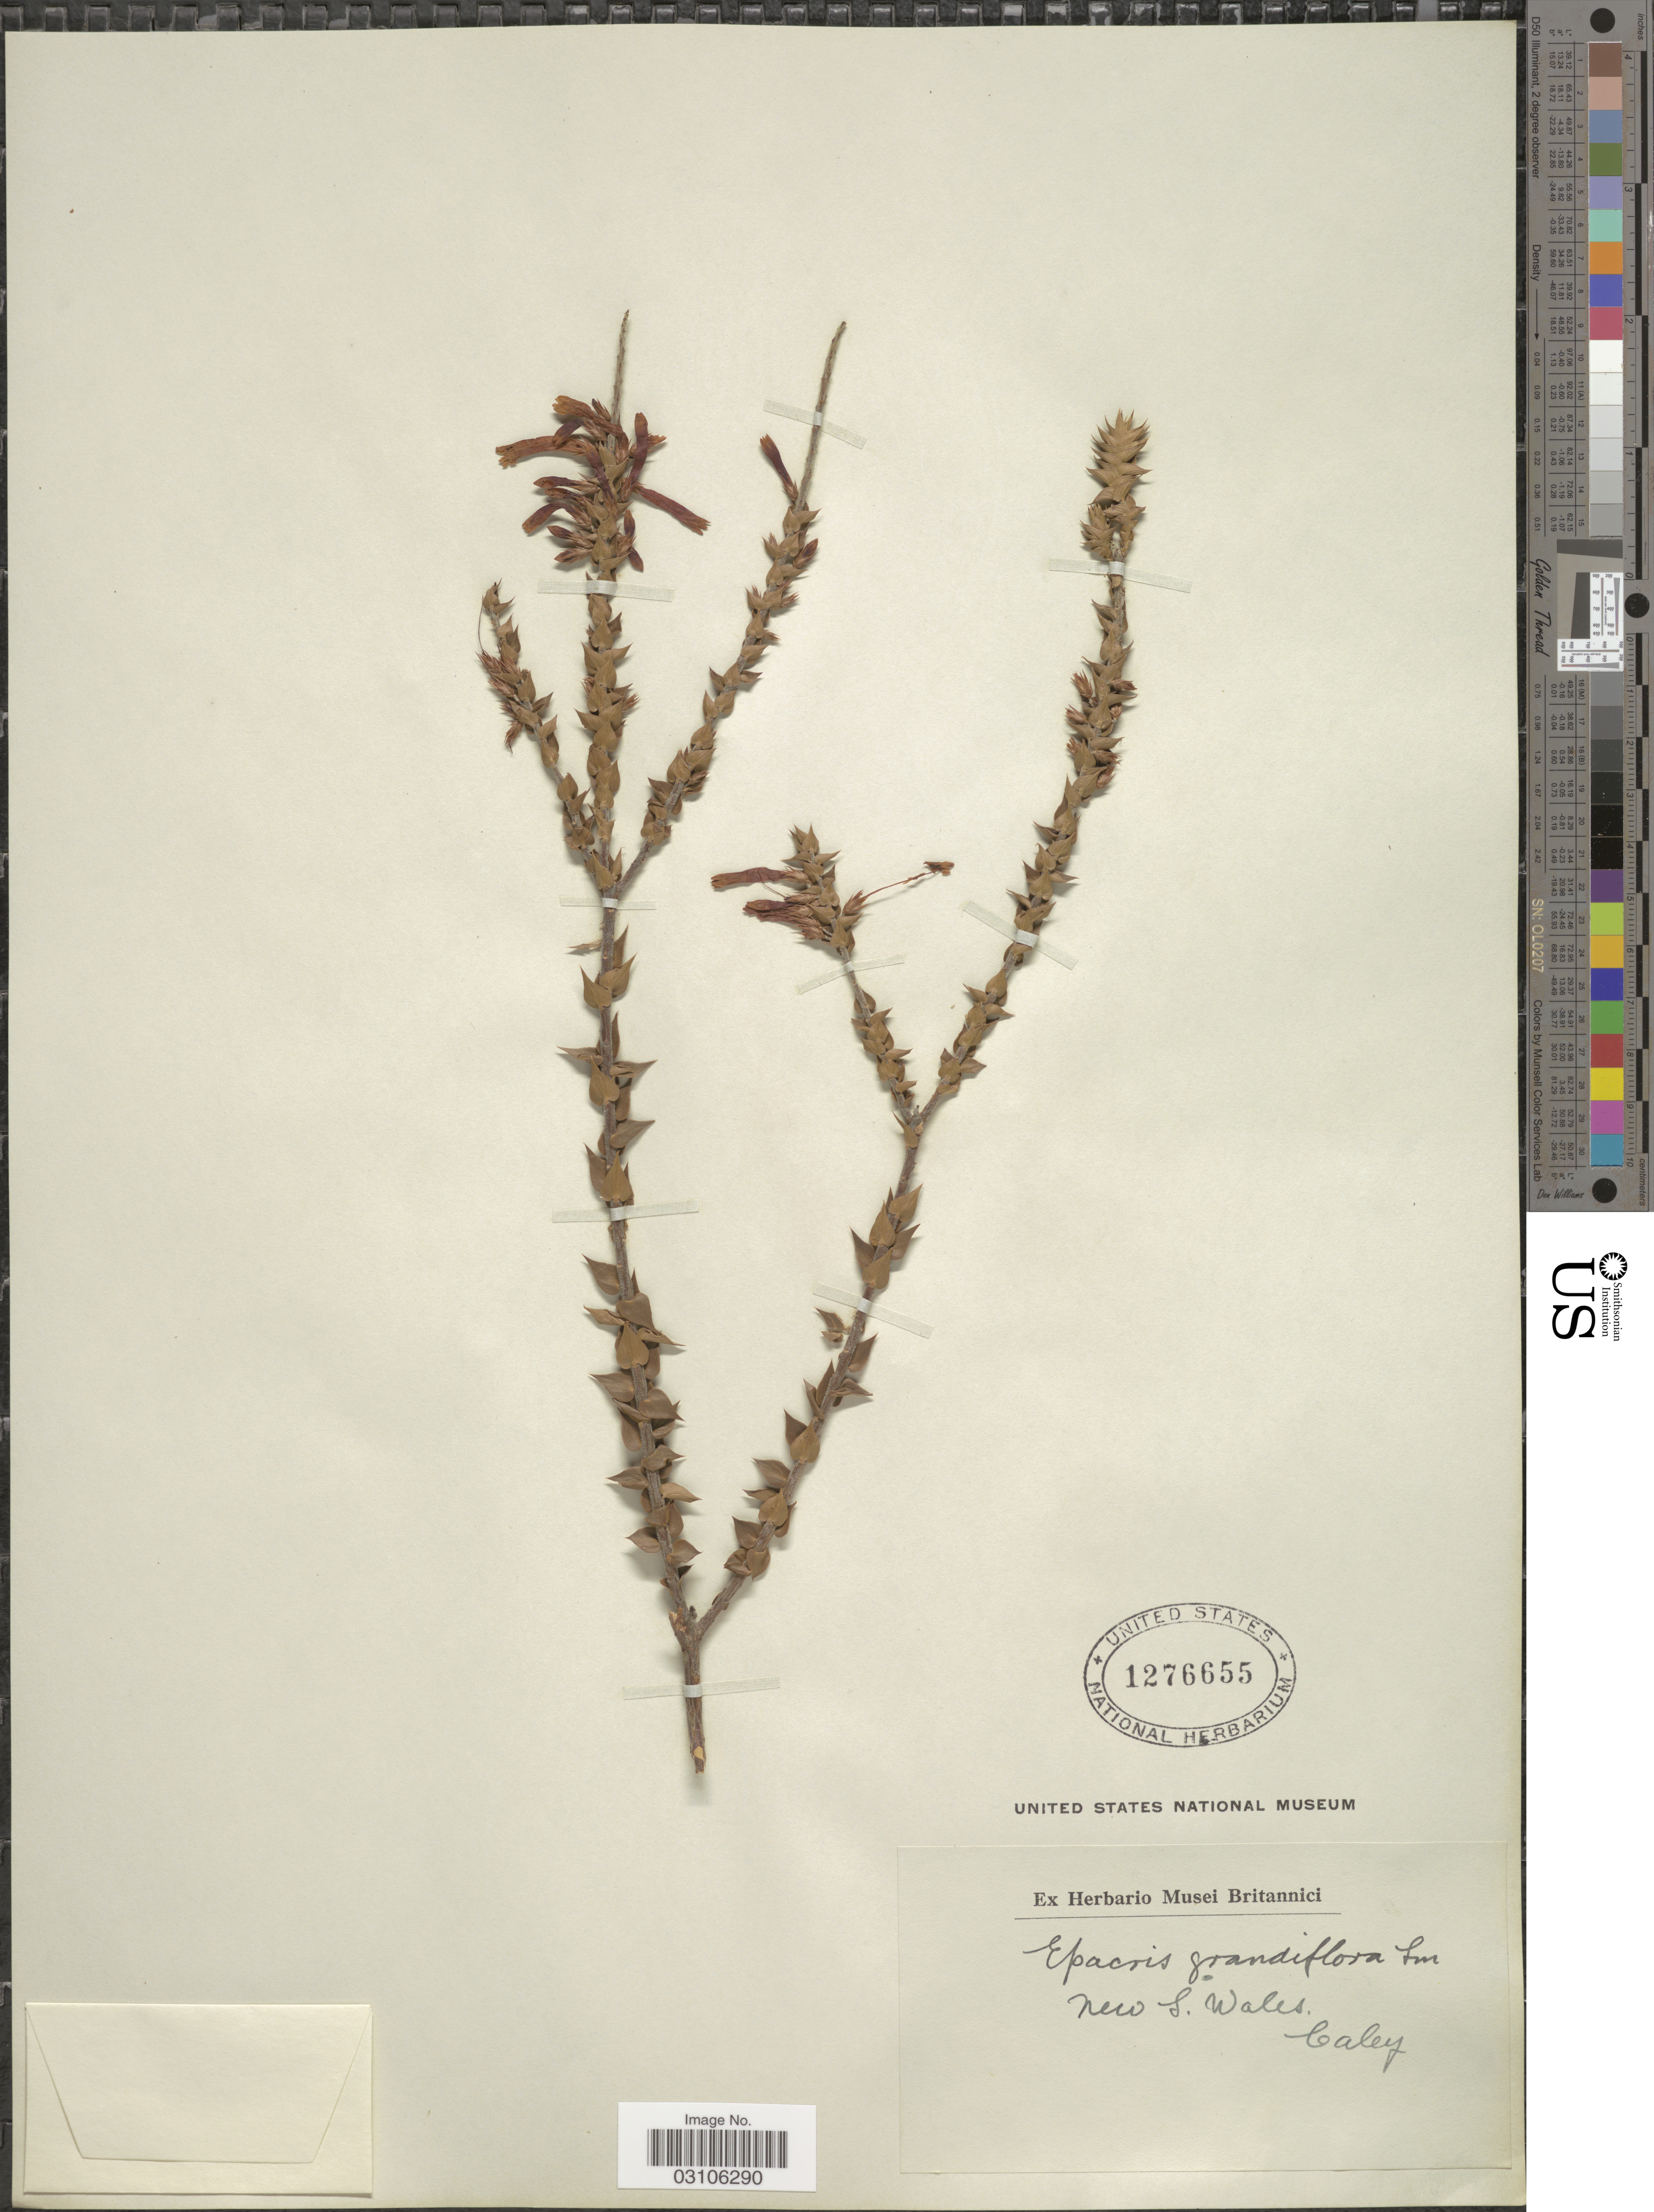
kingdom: Plantae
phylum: Tracheophyta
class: Magnoliopsida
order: Ericales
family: Ericaceae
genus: Epacris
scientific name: Epacris grandiflora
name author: Willd.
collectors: -. Caley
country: Australia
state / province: New South Wales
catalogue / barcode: US 1276655